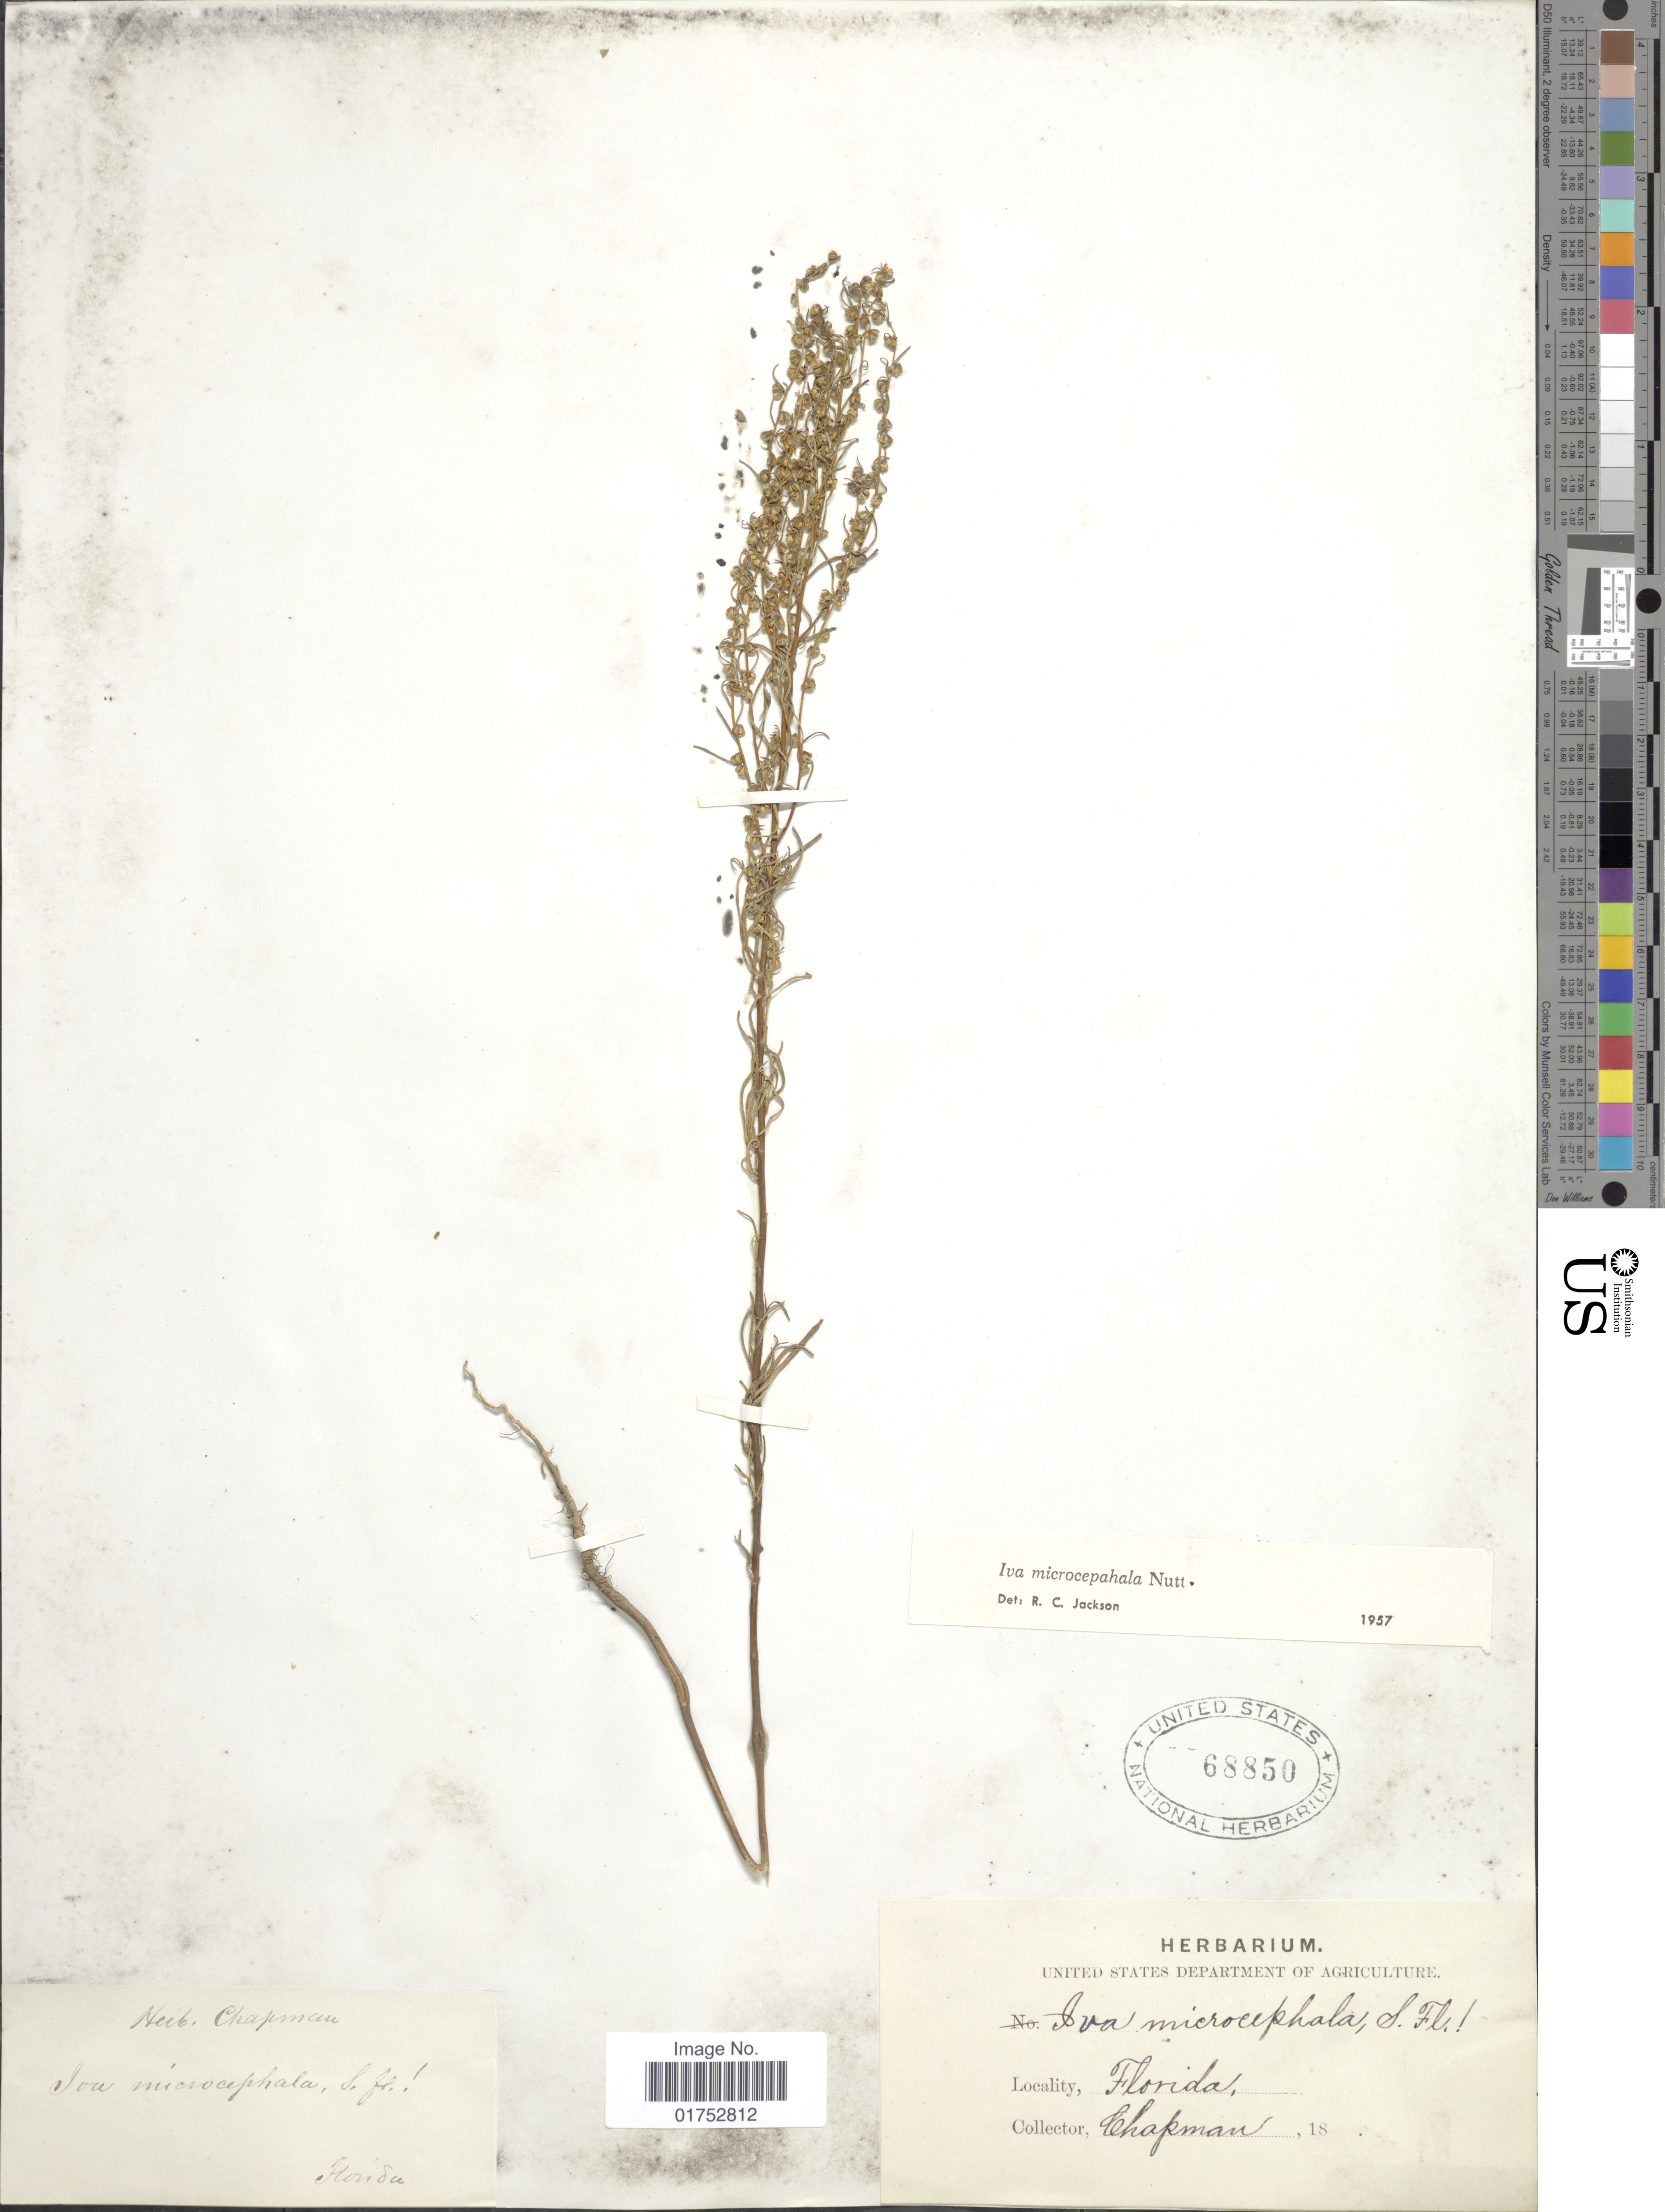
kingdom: Plantae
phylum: Tracheophyta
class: Magnoliopsida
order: Asterales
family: Asteraceae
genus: Iva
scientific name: Iva microcephala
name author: Nutt.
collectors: A. Chapman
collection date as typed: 18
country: United States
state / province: Florida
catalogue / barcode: US 68850